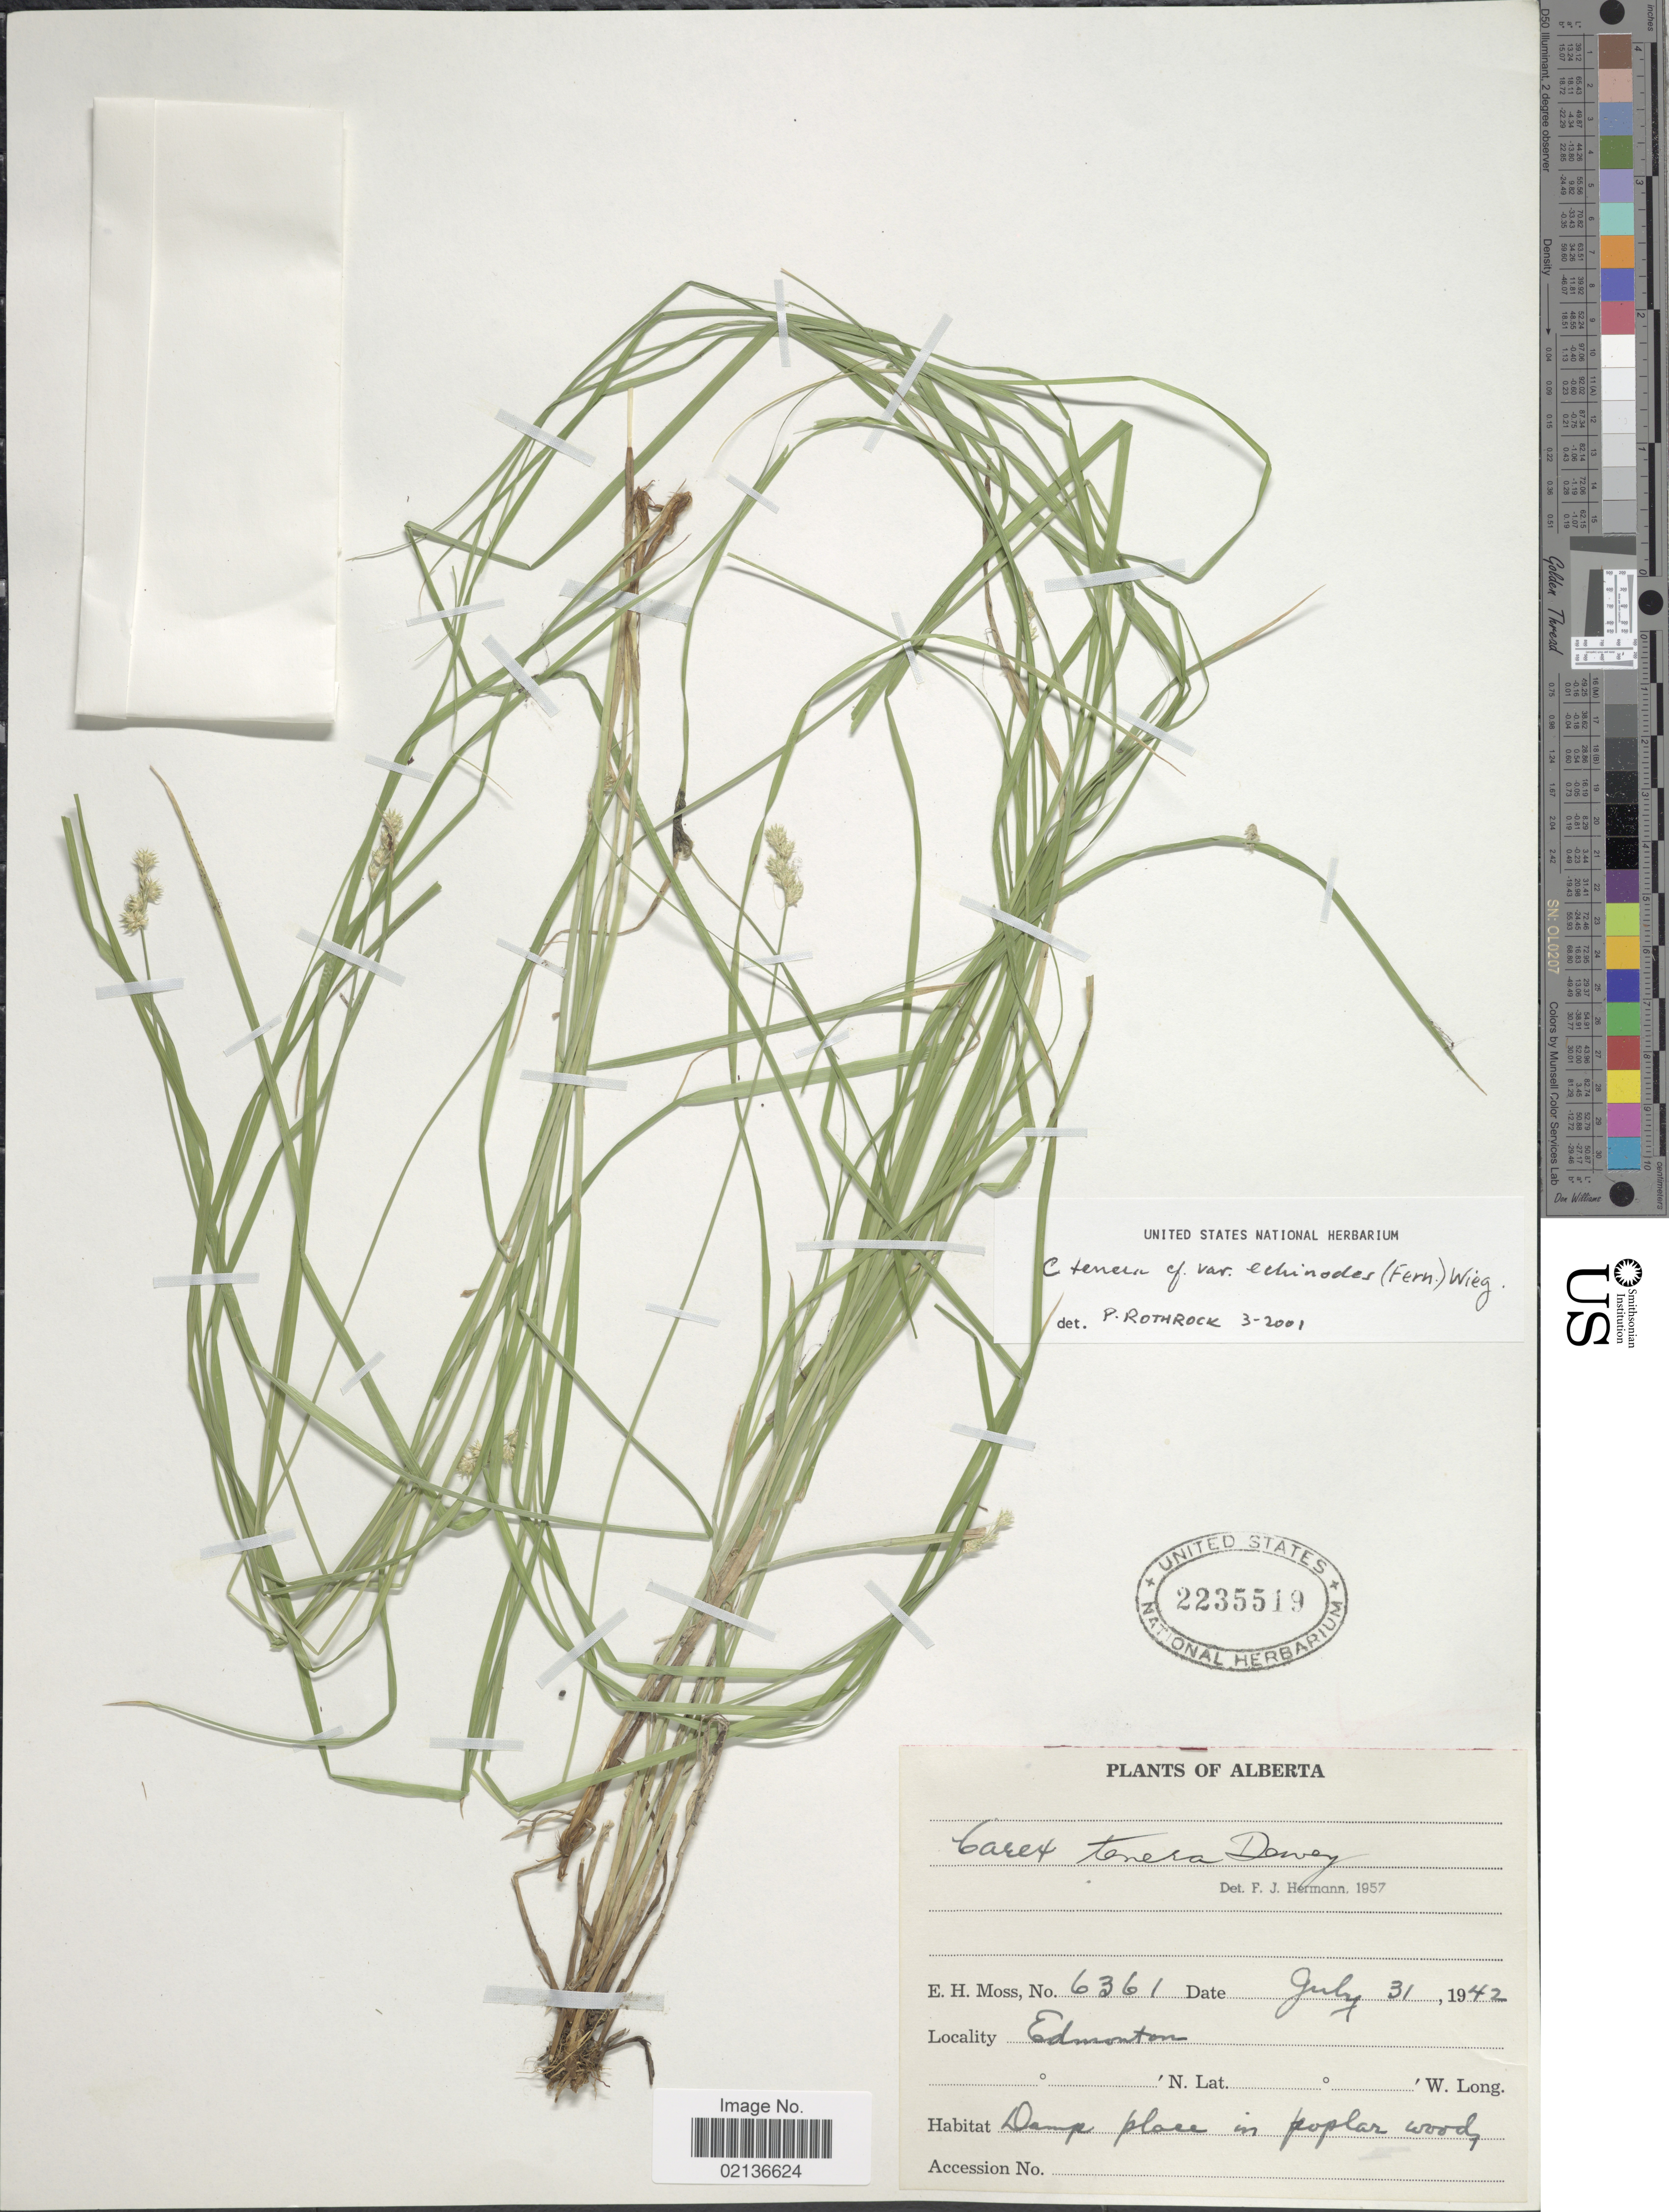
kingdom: Plantae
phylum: Tracheophyta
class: Liliopsida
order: Poales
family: Cyperaceae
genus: Carex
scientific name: Carex echinodes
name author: (Fernald) P. Rothr. et al.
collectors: E. Moss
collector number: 6361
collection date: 1942-07-31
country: Canada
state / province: Alberta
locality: Edmonton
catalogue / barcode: US 2235519